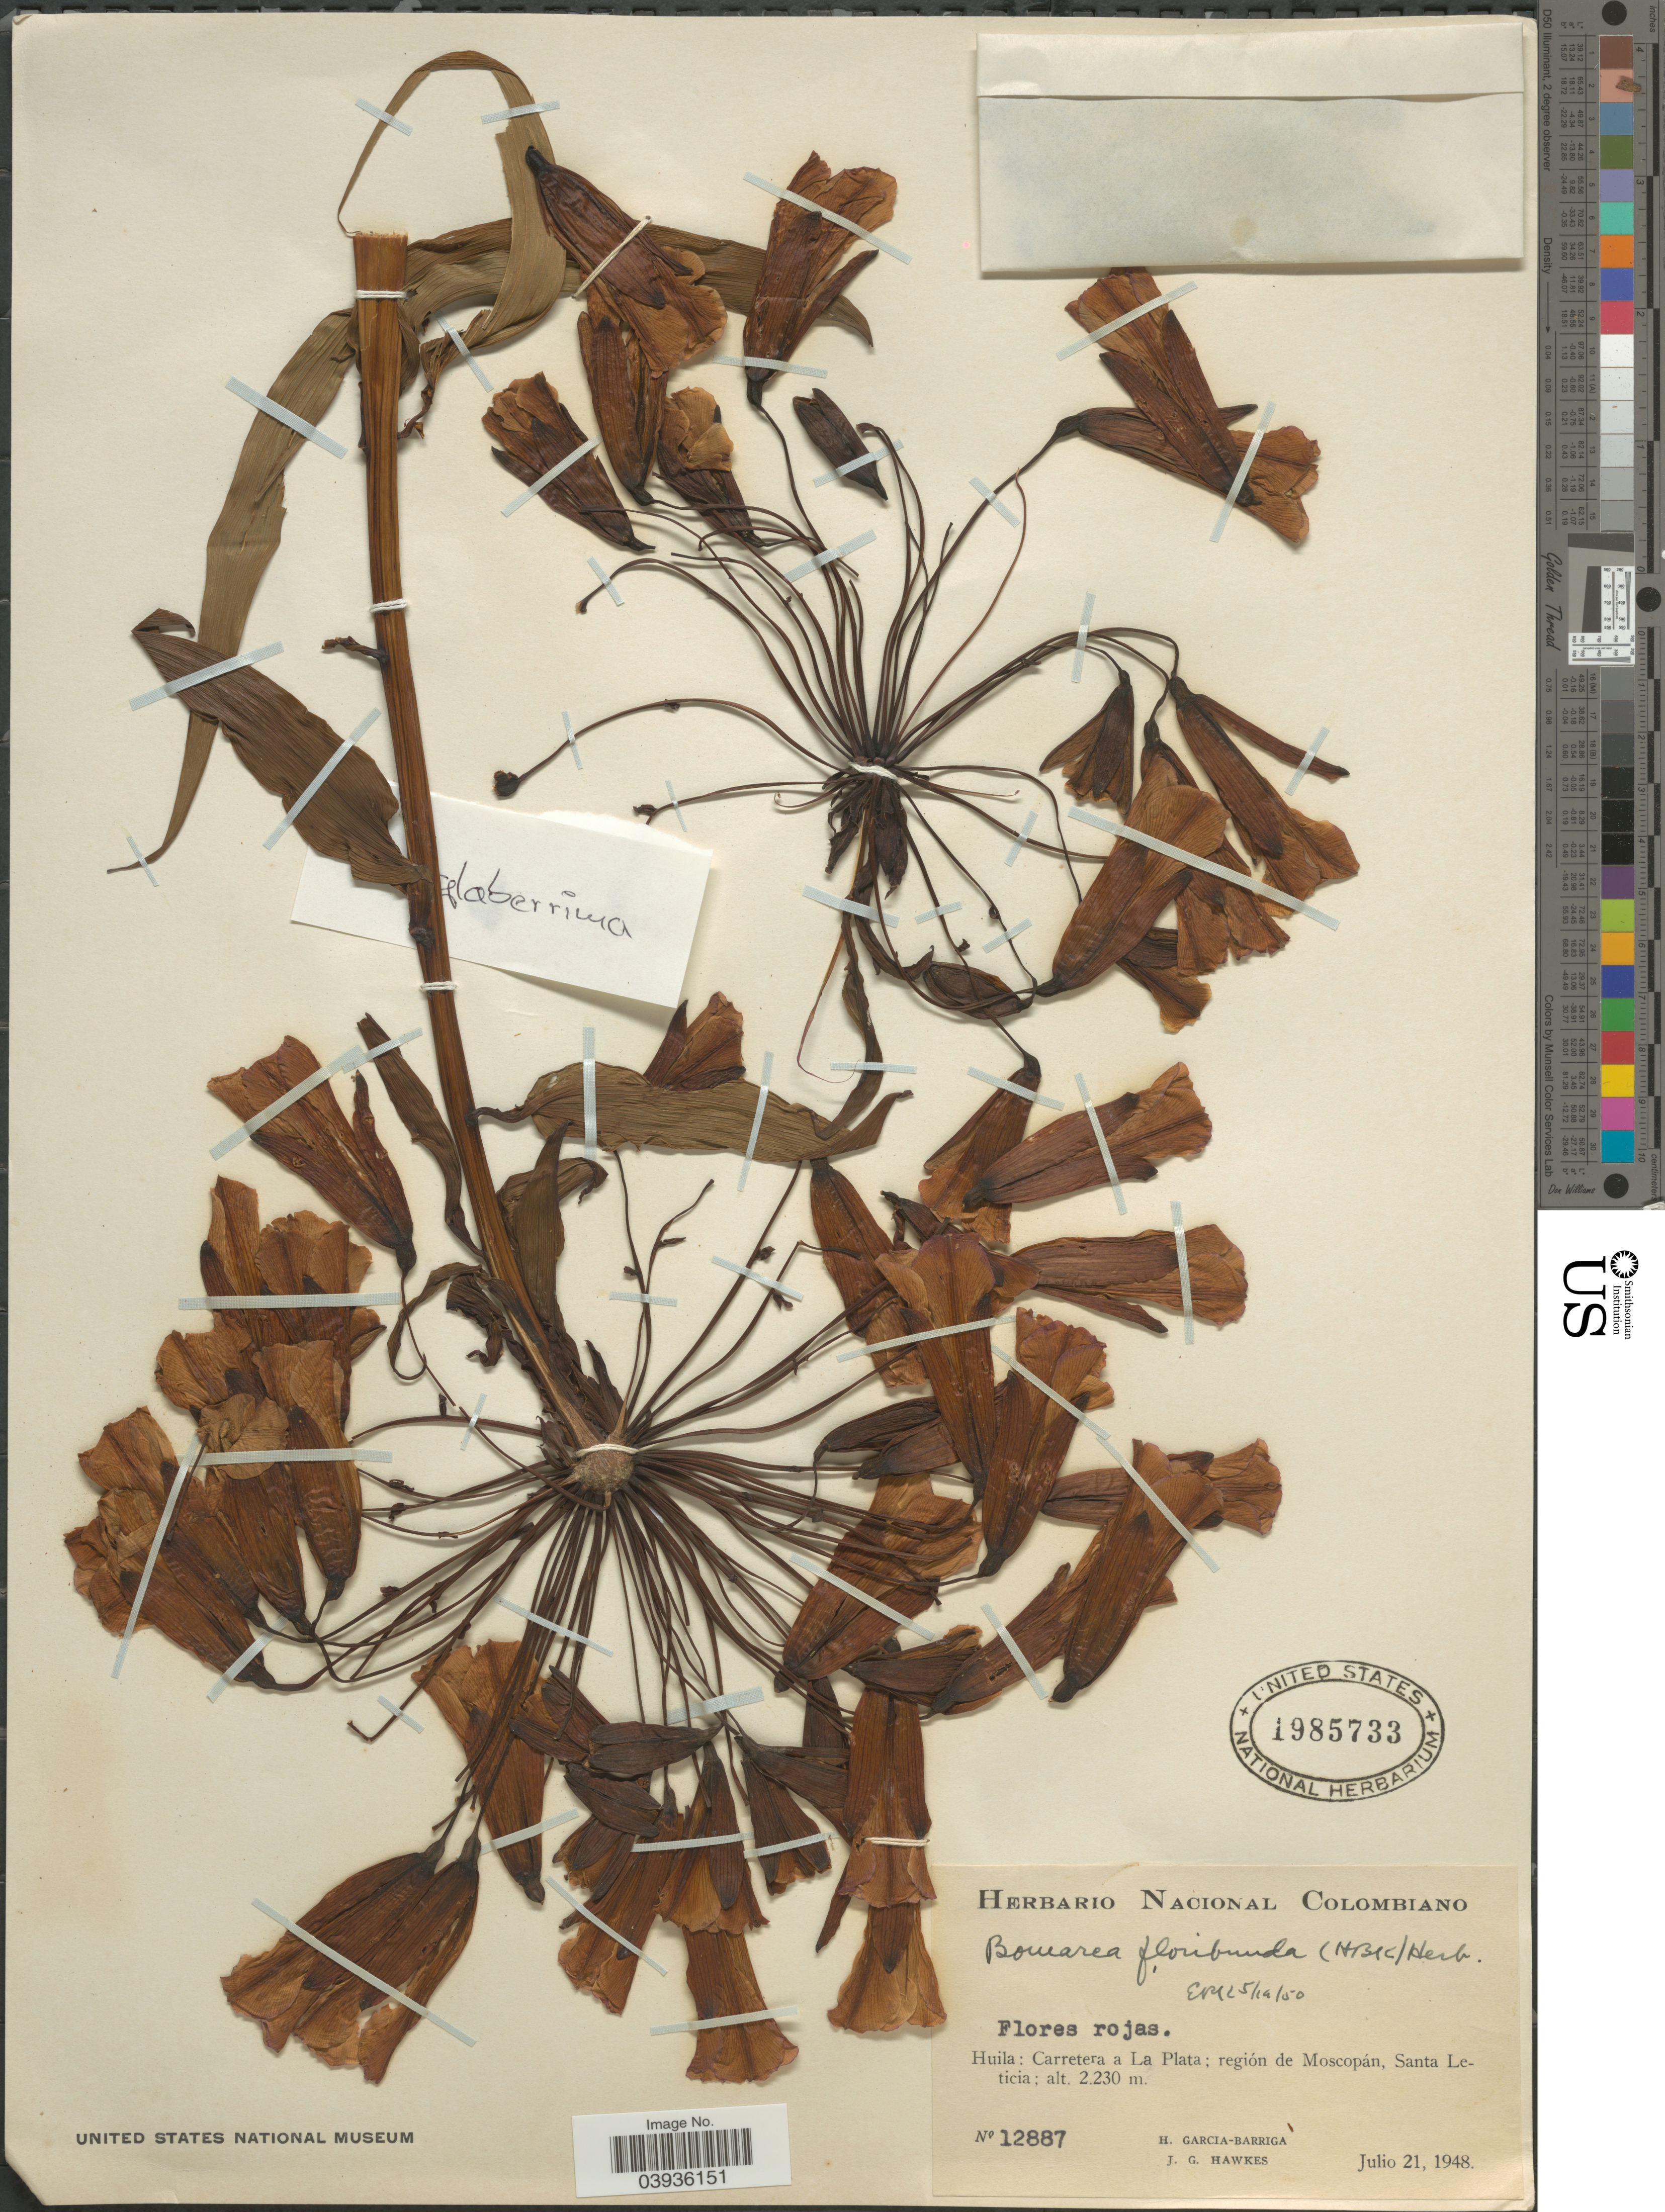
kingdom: Plantae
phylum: Tracheophyta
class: Liliopsida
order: Liliales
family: Alstroemeriaceae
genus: Bomarea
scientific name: Bomarea sp.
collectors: H. García Barriga & J. Hawkes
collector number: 12887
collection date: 1948-07-21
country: Colombia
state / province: Huila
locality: Carretera a La Plata; región de Moscopán, Santa Leticia.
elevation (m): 2230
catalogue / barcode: US 1985733